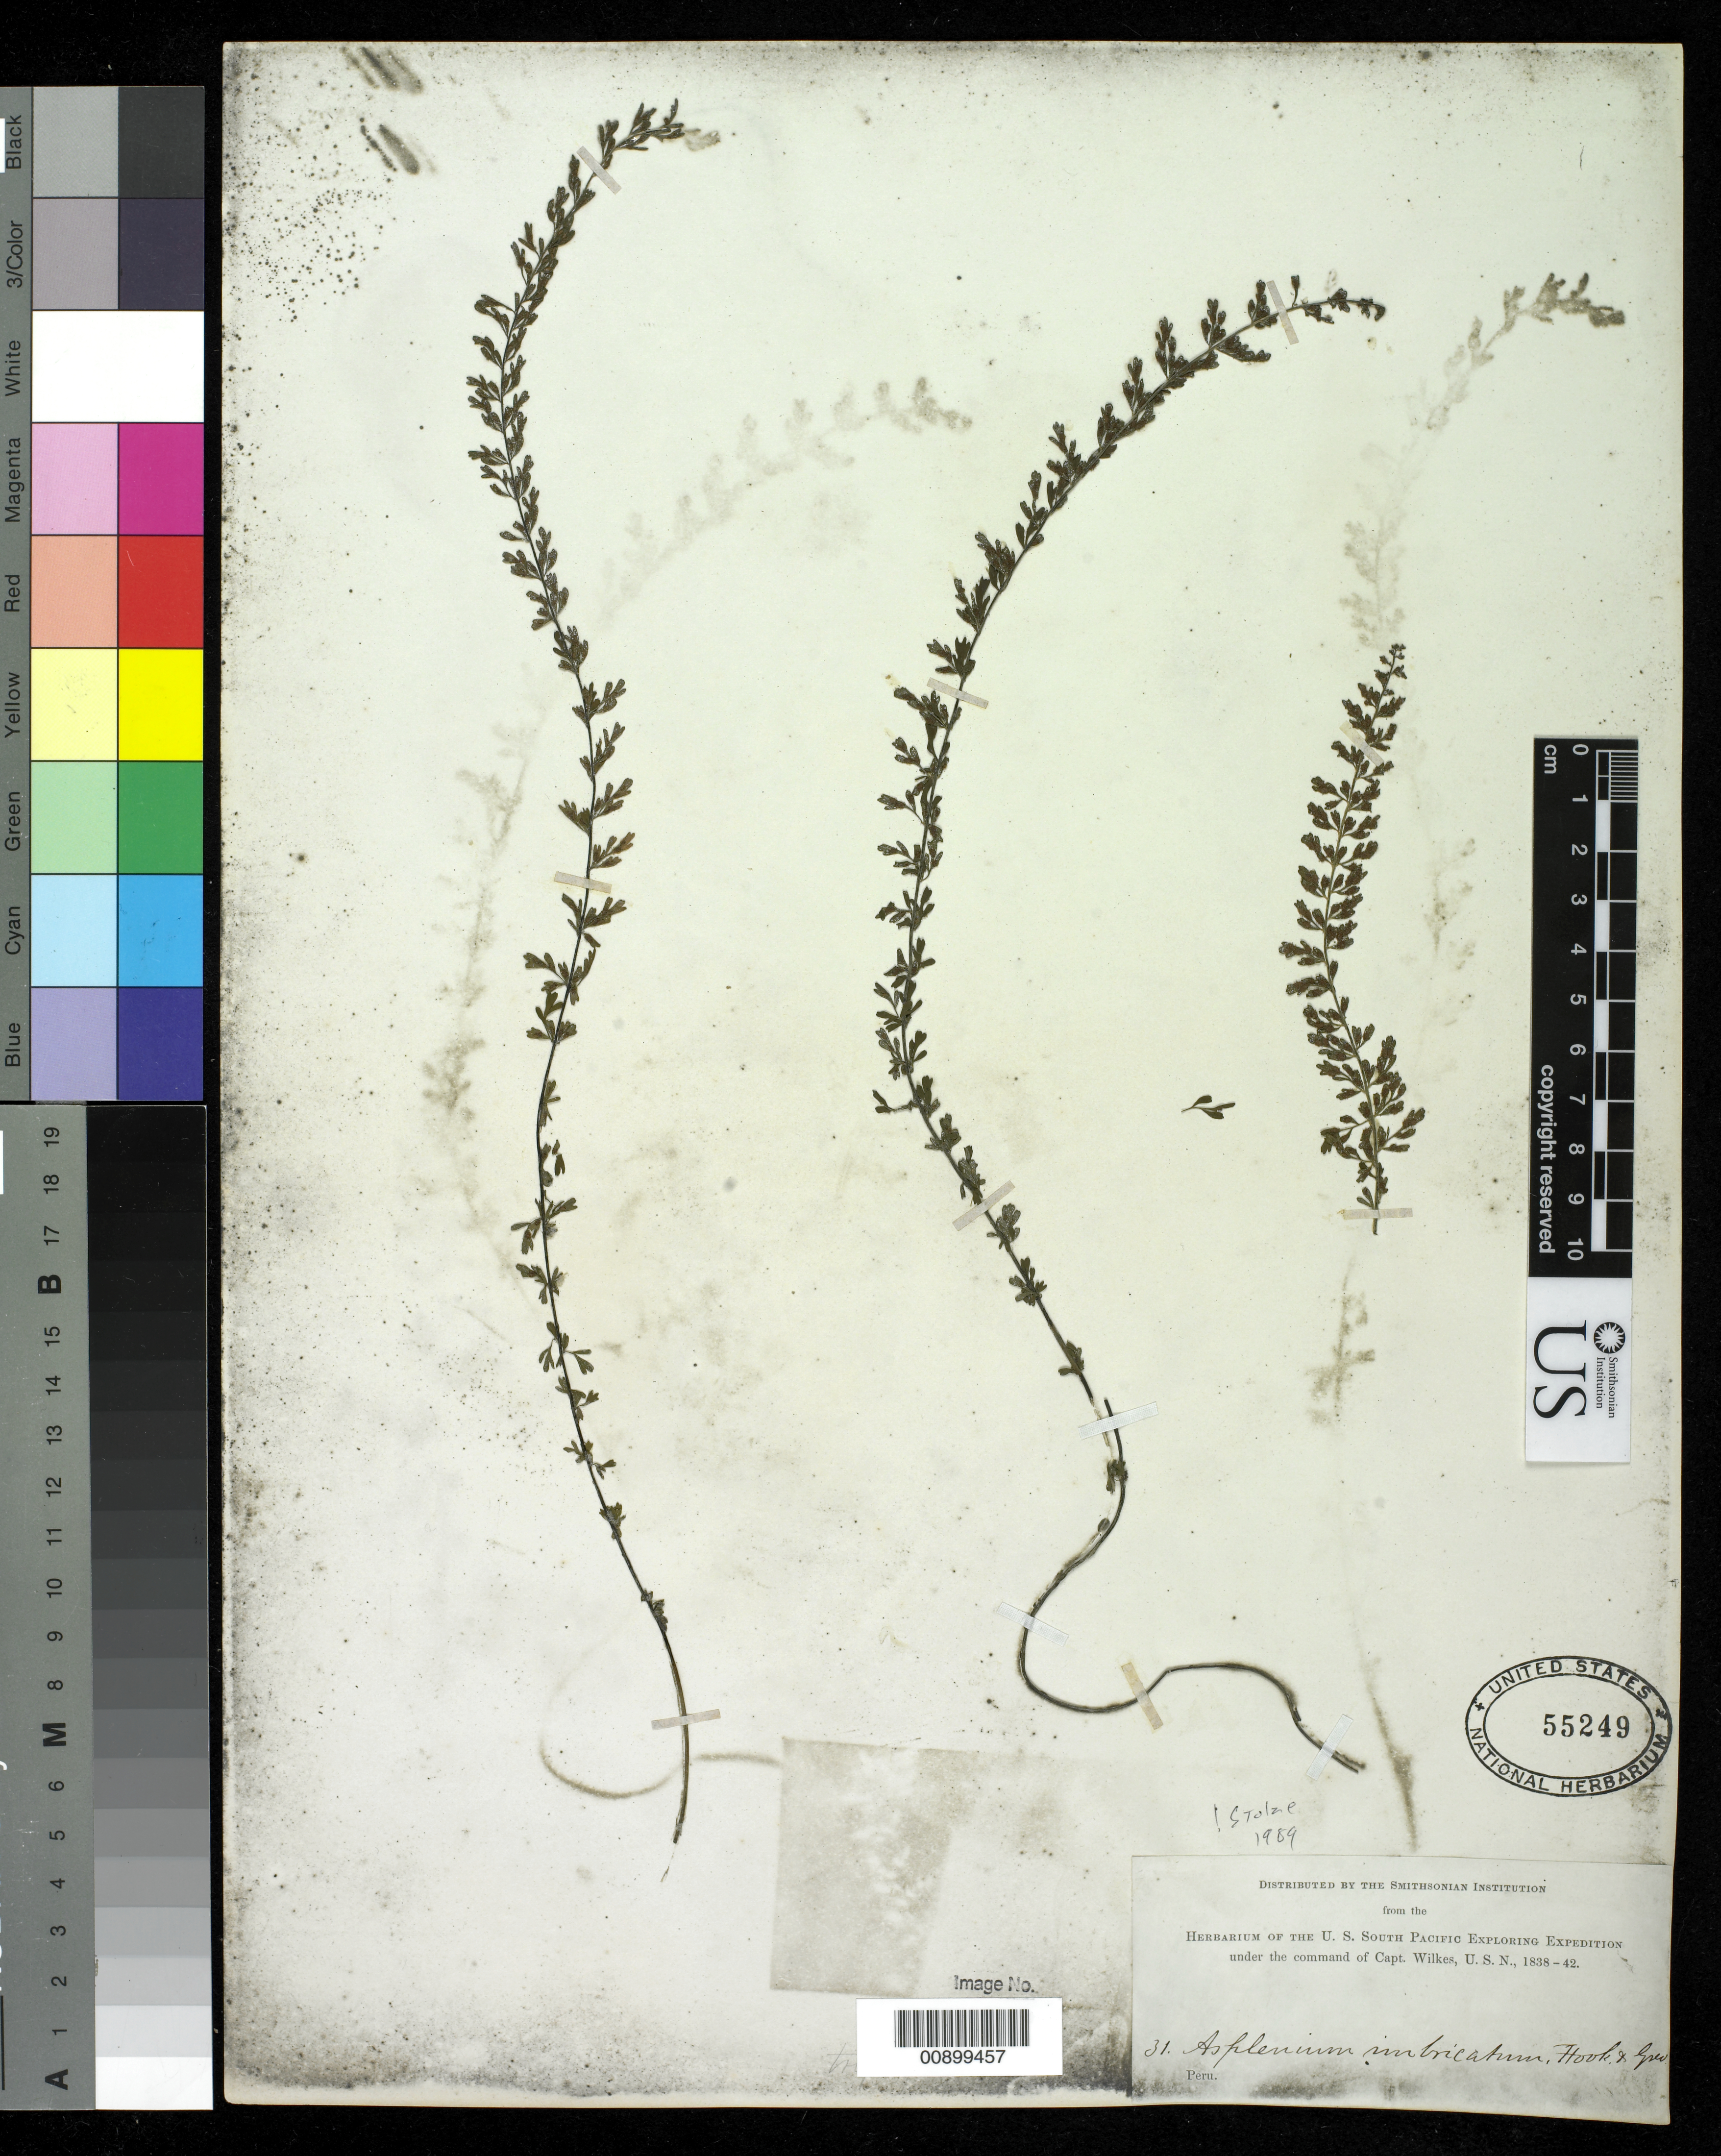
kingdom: Plantae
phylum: Tracheophyta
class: Polypodiopsida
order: Polypodiales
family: Aspleniaceae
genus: Asplenium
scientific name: Asplenium triphyllum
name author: C. Presl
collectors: Wilkes Explor. Exped.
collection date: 1838/1842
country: Peru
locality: Peru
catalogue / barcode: US 55249